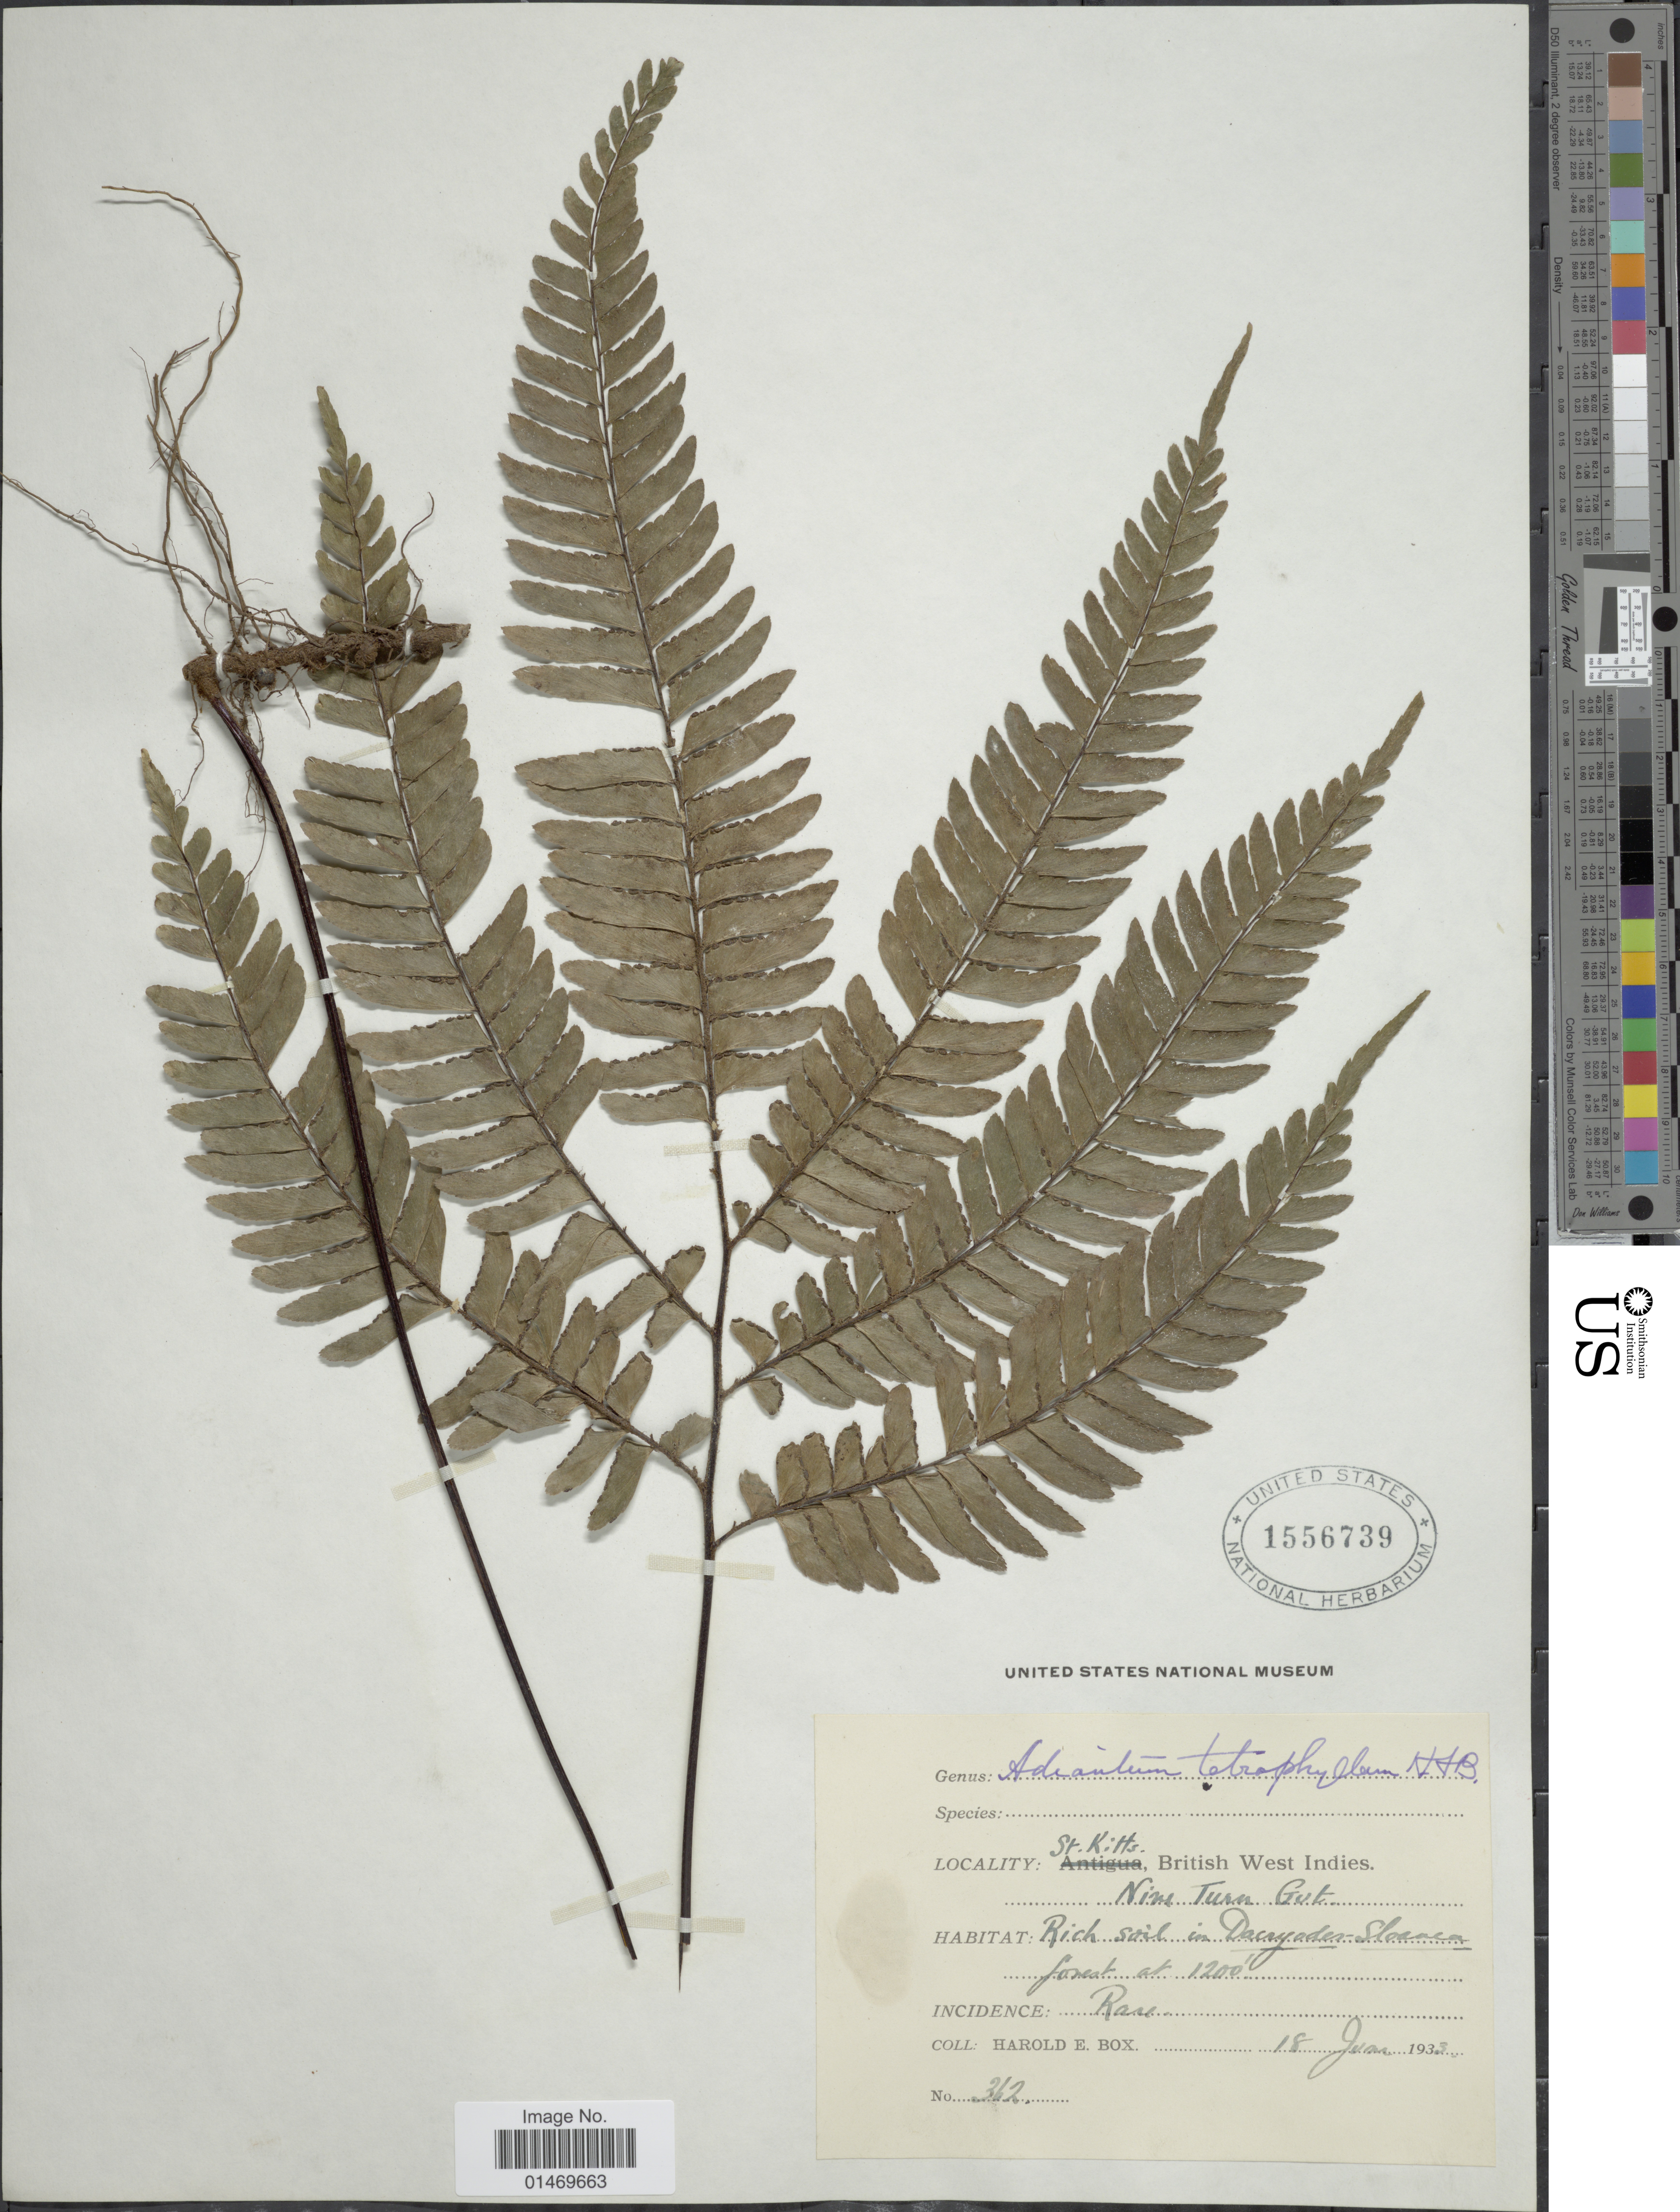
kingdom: Plantae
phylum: Tracheophyta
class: Polypodiopsida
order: Polypodiales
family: Pteridaceae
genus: Adiantum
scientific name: Adiantum tetraphyllum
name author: Humb. & Bonpl. ex Willd.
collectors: H. E. Box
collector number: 362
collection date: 1933-01-18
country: St. Christopher-Nevis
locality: St. Kitt's. British West Indies.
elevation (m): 366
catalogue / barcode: US 1556739